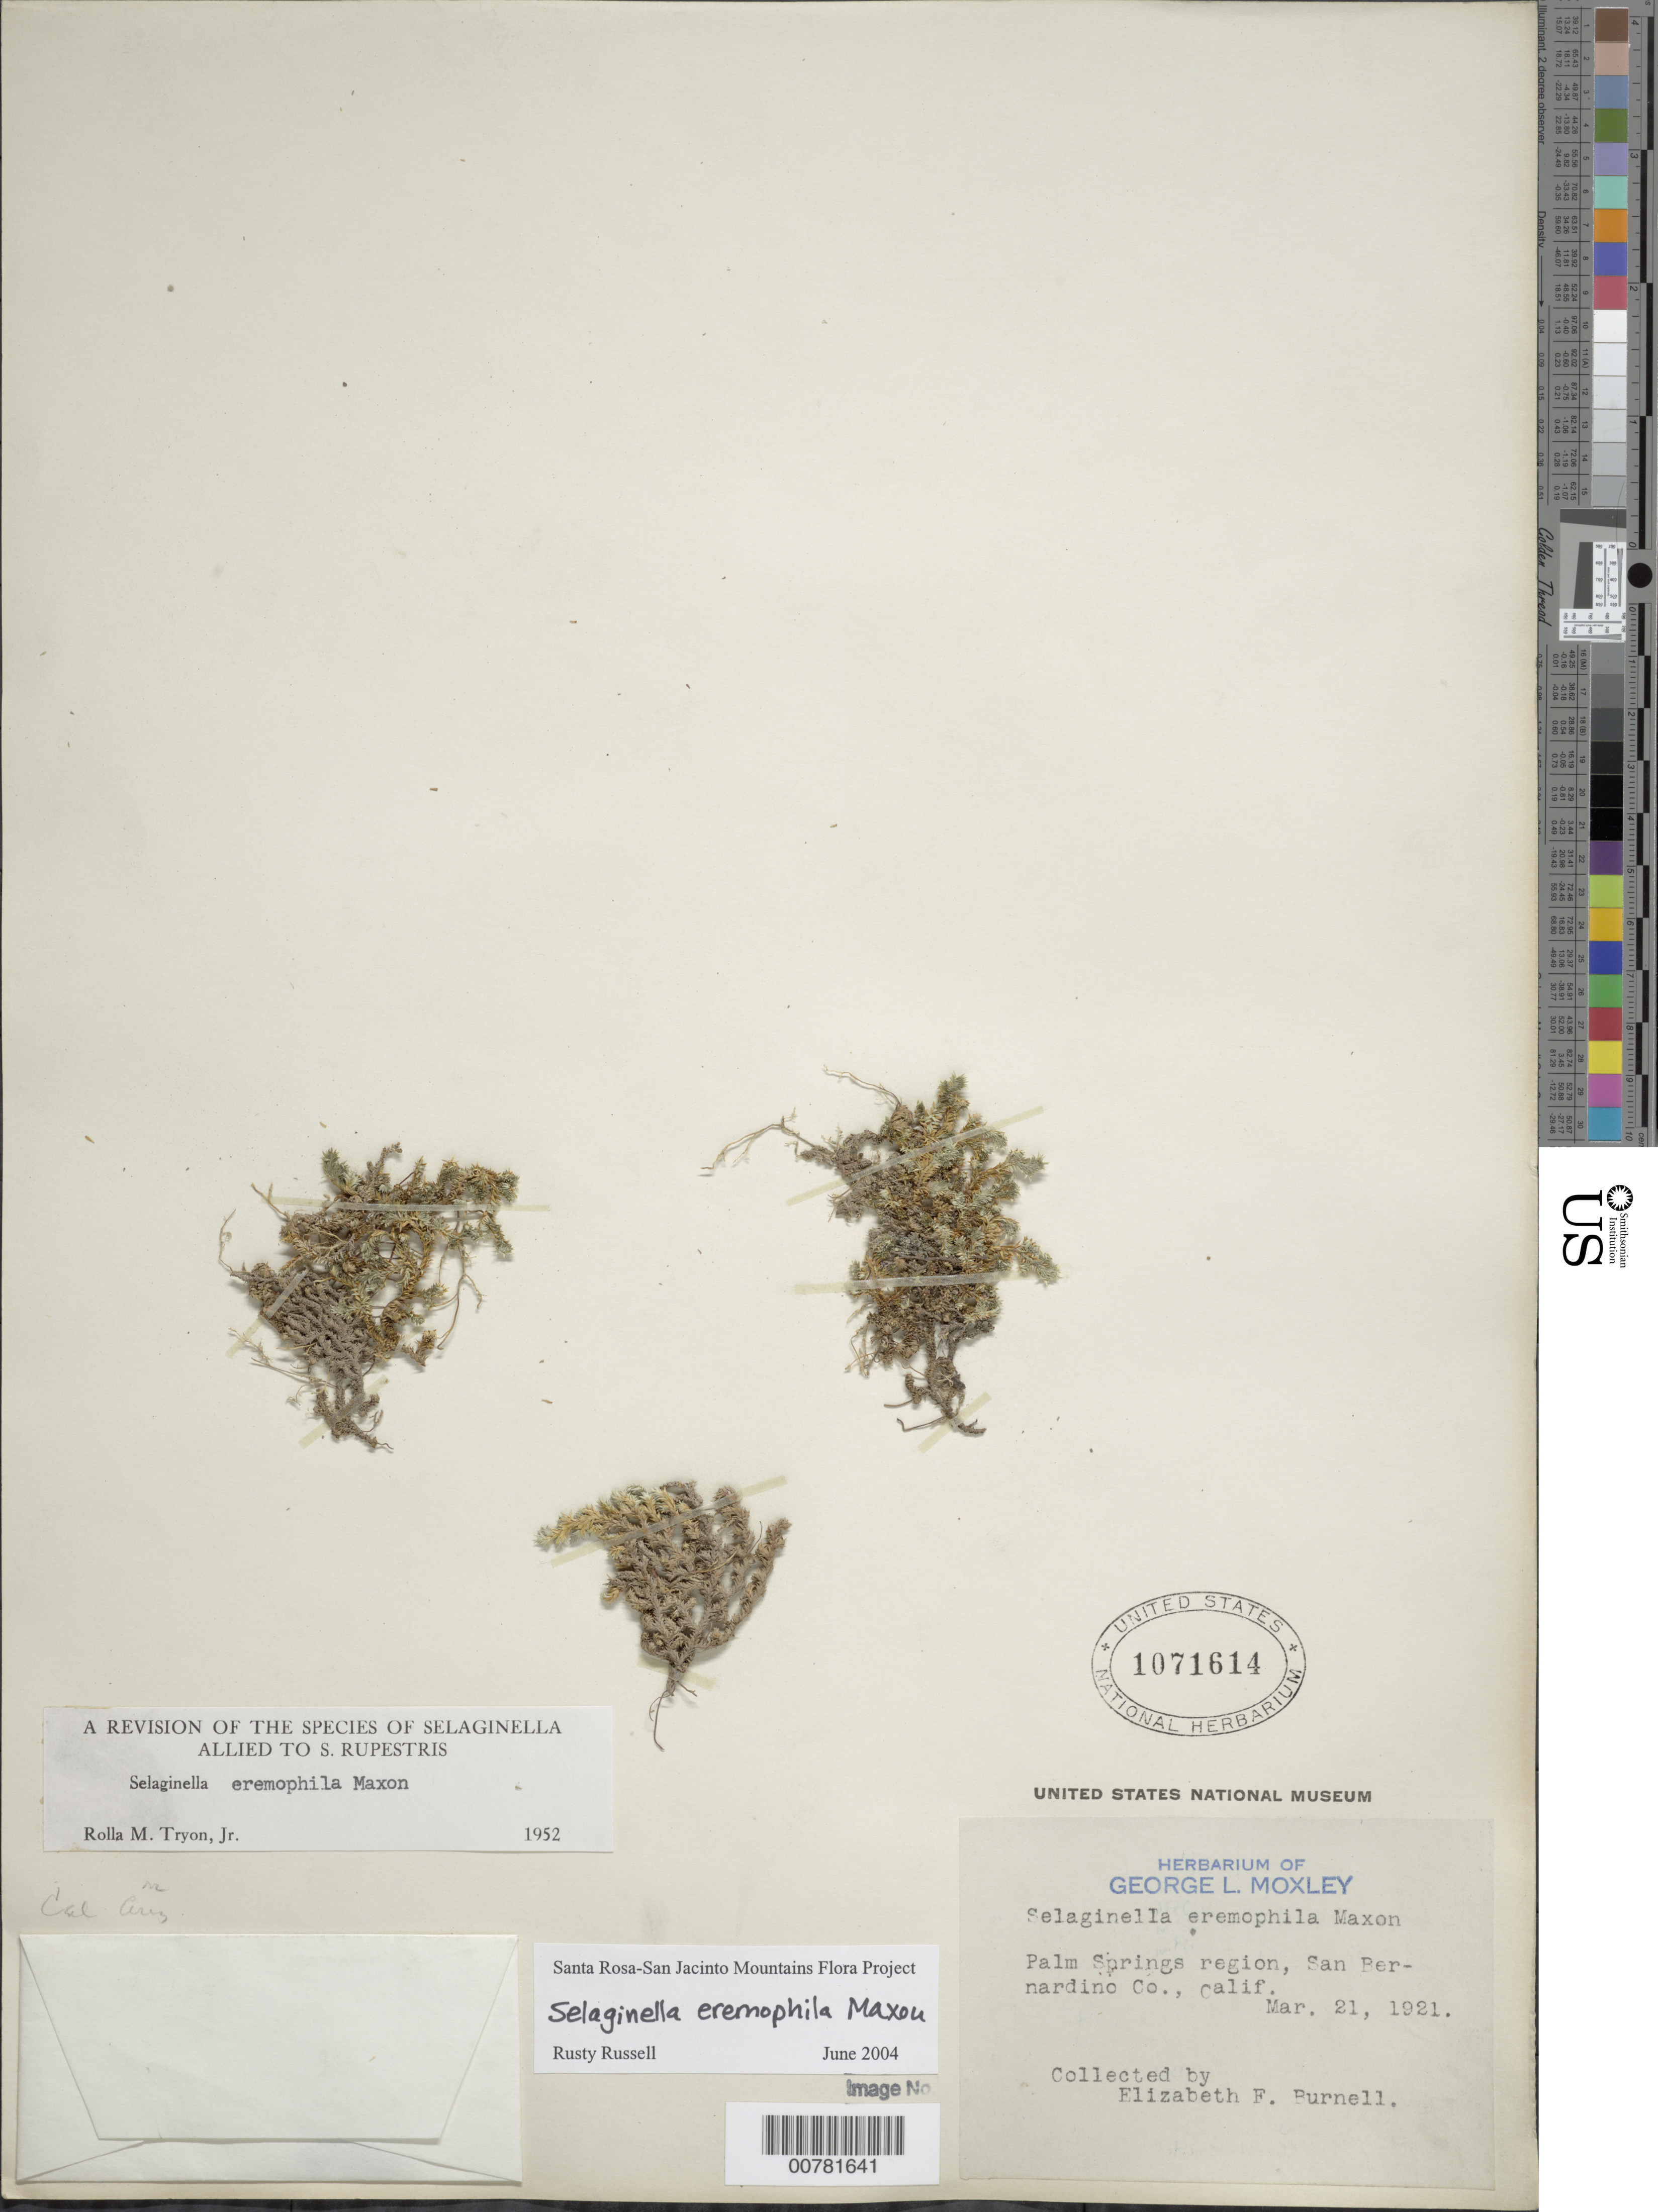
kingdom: Plantae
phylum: Tracheophyta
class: Lycopodiopsida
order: Selaginellales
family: Selaginellaceae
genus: Selaginella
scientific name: Selaginella eremophila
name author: Maxon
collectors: E. Burnell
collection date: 1921-03-21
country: United States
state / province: California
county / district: San Bernardino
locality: Palm Springs region, San Bernardino Co.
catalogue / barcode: US 1071614